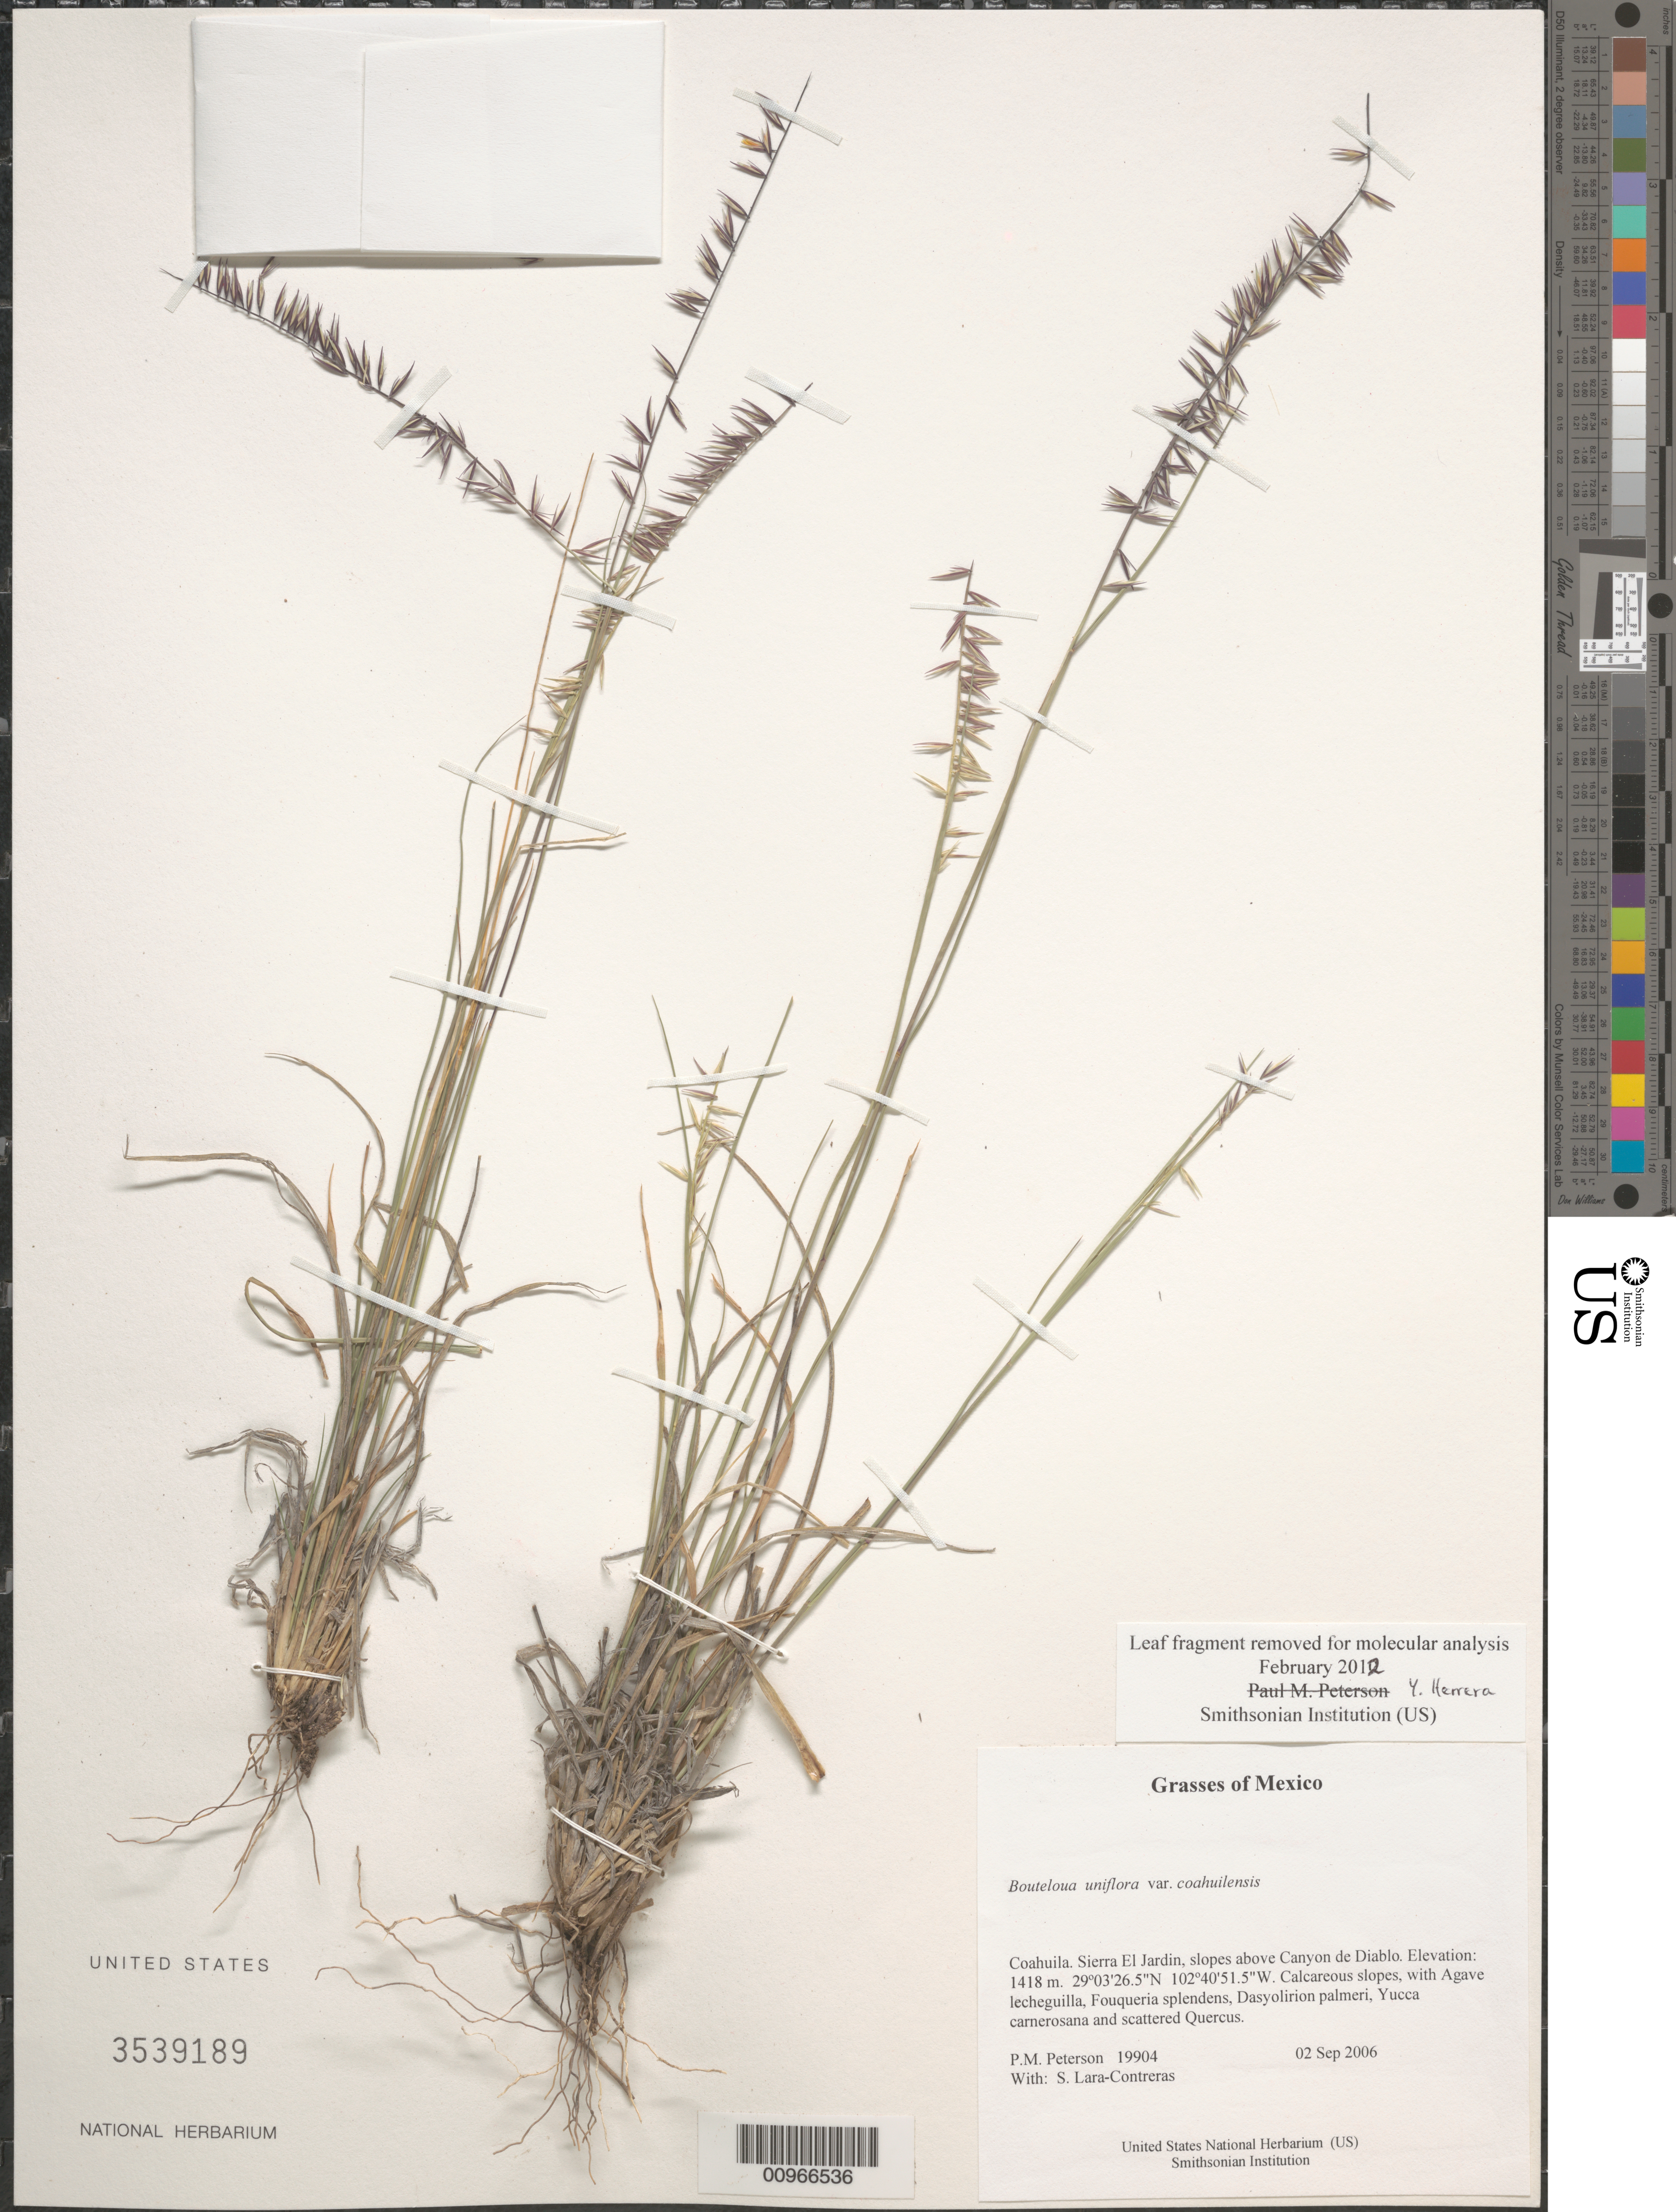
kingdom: Plantae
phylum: Tracheophyta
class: Liliopsida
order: Poales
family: Poaceae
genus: Bouteloua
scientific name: Bouteloua uniflora var. coahuilensis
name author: Gould & Kapadia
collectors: P. M. Peterson & S. Lara Contreras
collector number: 19904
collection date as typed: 02 Sep 2006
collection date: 2006-09-02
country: Mexico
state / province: Coahuila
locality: Sierra El Jardin, slopes above Canyon de Diablo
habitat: Calcareous slopes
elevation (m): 1418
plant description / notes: Tissue sample 19904.01 depleted before it could be imported into EMu (4 Jun 2018). No Biorepository ID was ever assigned.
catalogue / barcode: US 3539189